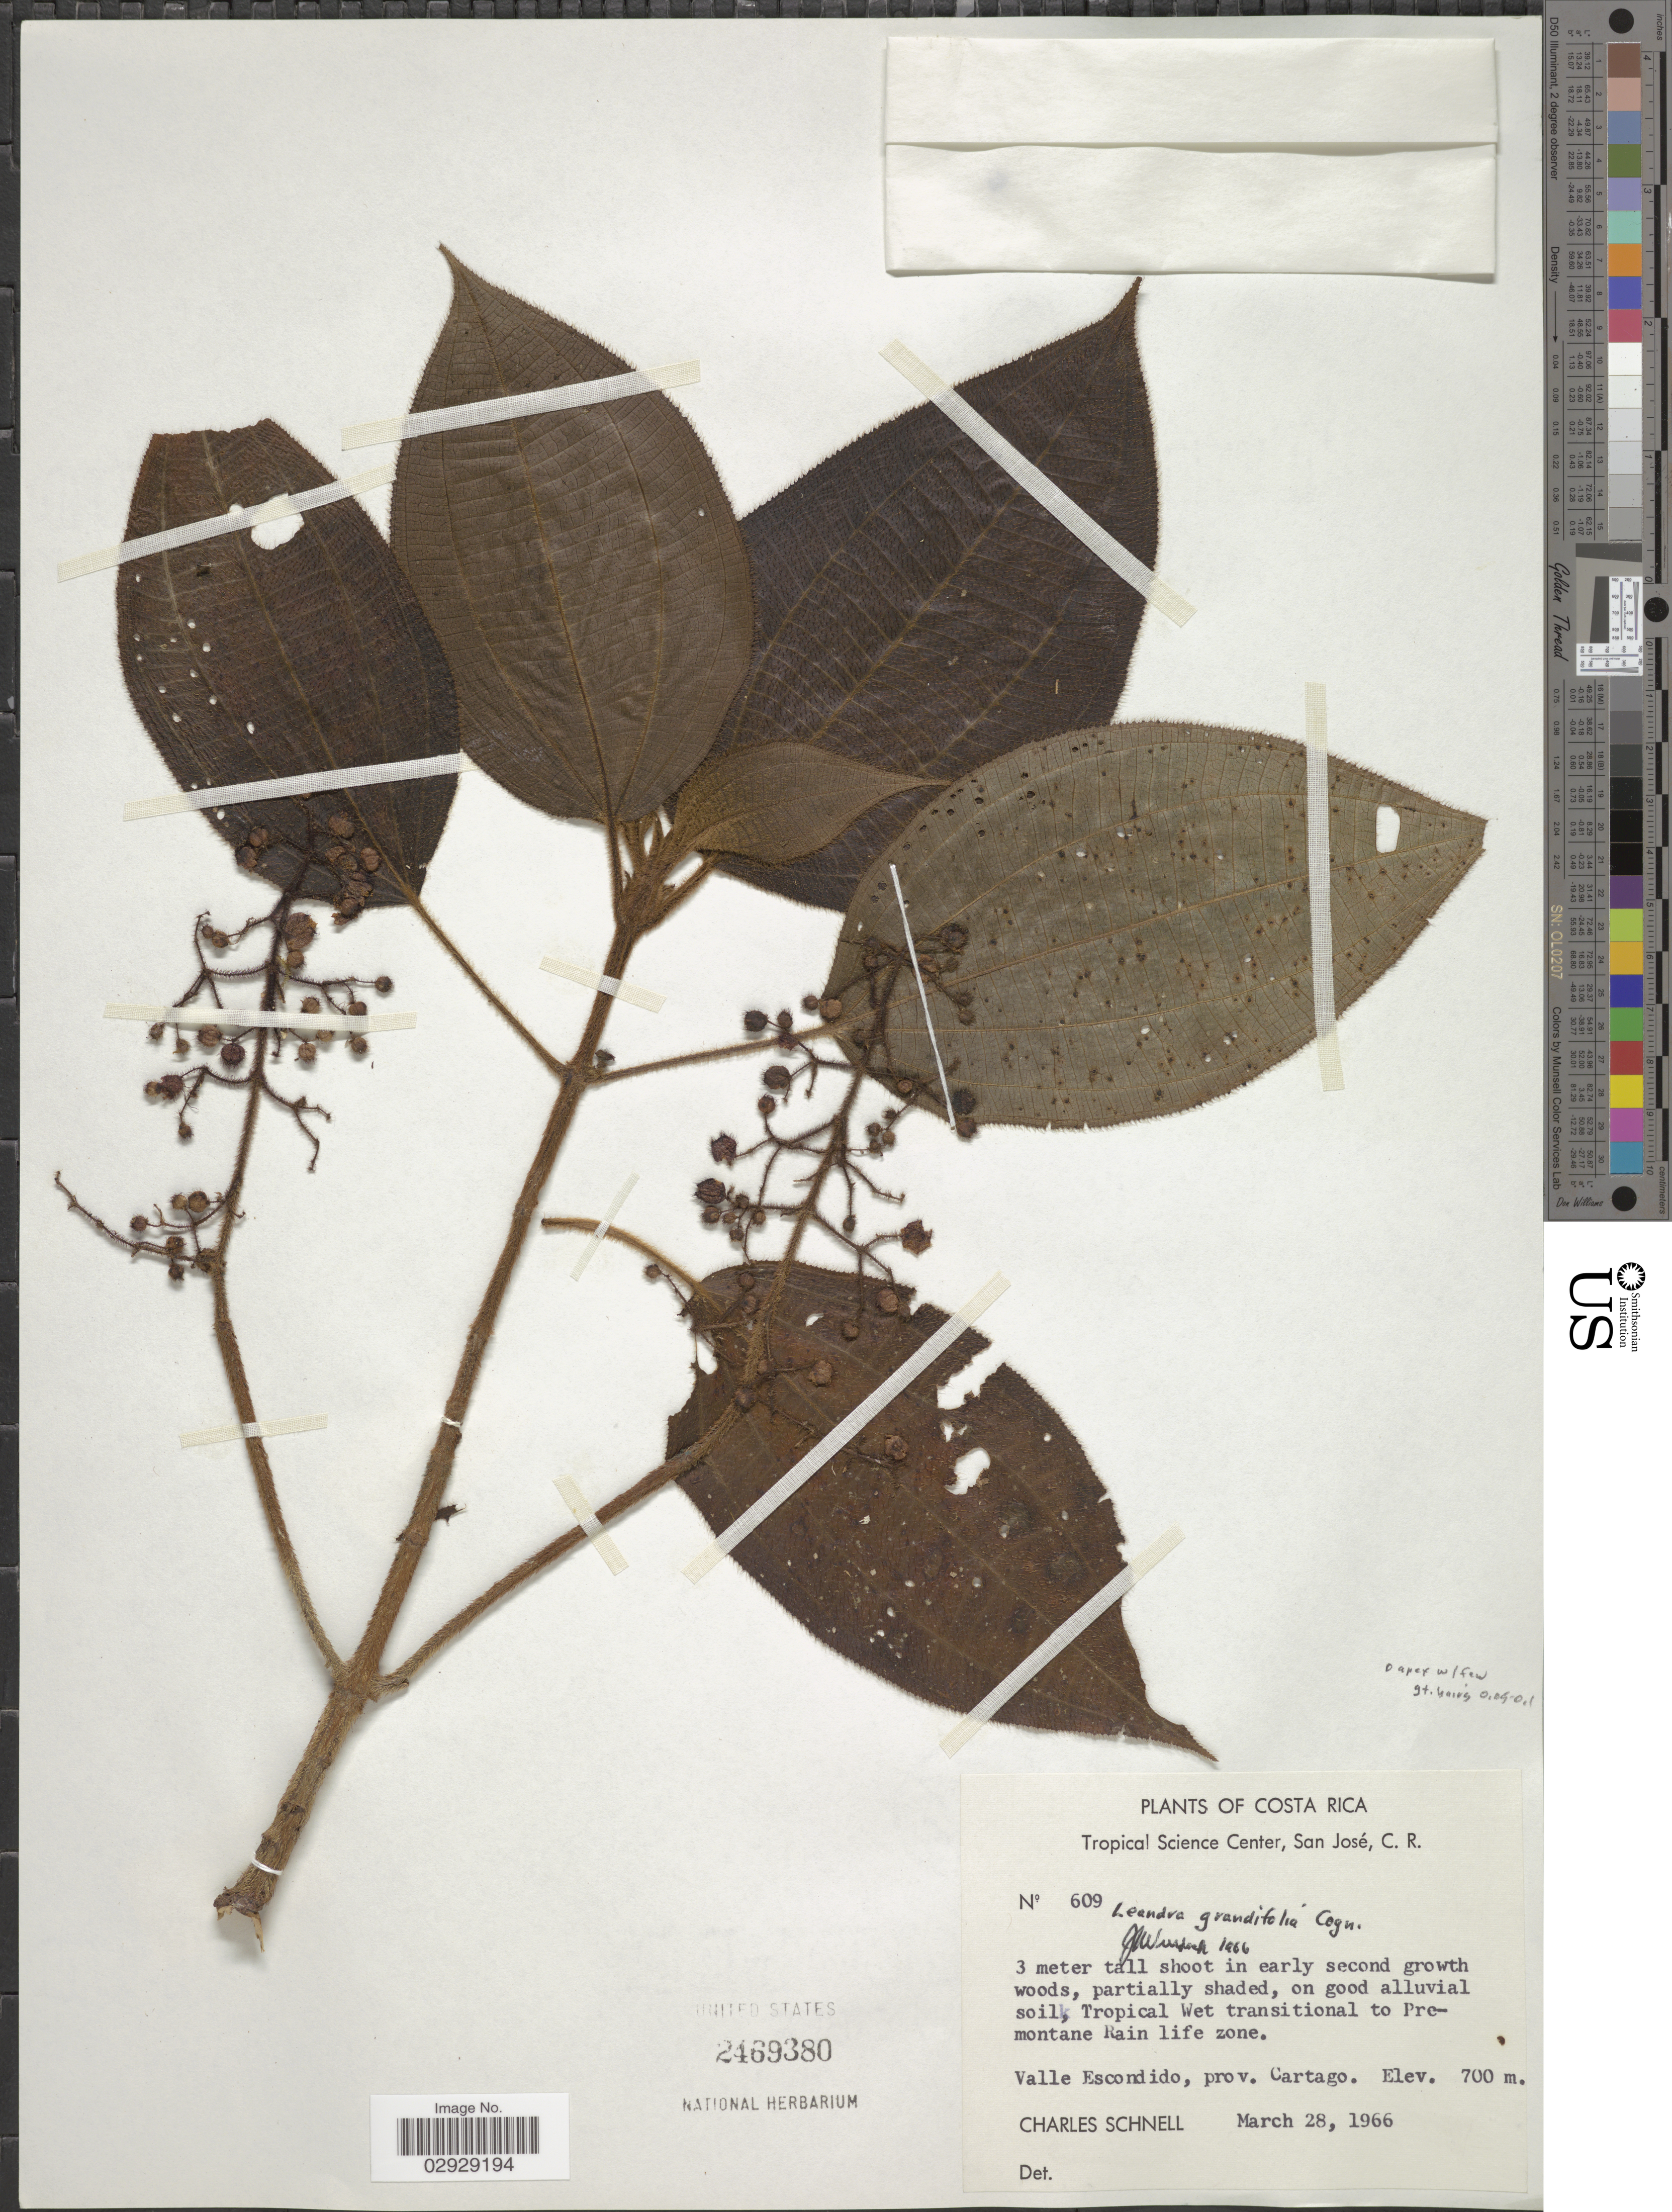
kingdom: Plantae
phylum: Tracheophyta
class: Magnoliopsida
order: Myrtales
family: Melastomataceae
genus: Leandra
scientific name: Leandra grandifolia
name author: Cogn.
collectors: C. Schnell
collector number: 609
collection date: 1966-03-28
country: Costa Rica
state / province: Cartago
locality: Tropical Wet transitional to Premontane Rain life zone. Valle Escondido.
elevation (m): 700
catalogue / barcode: US 2469380